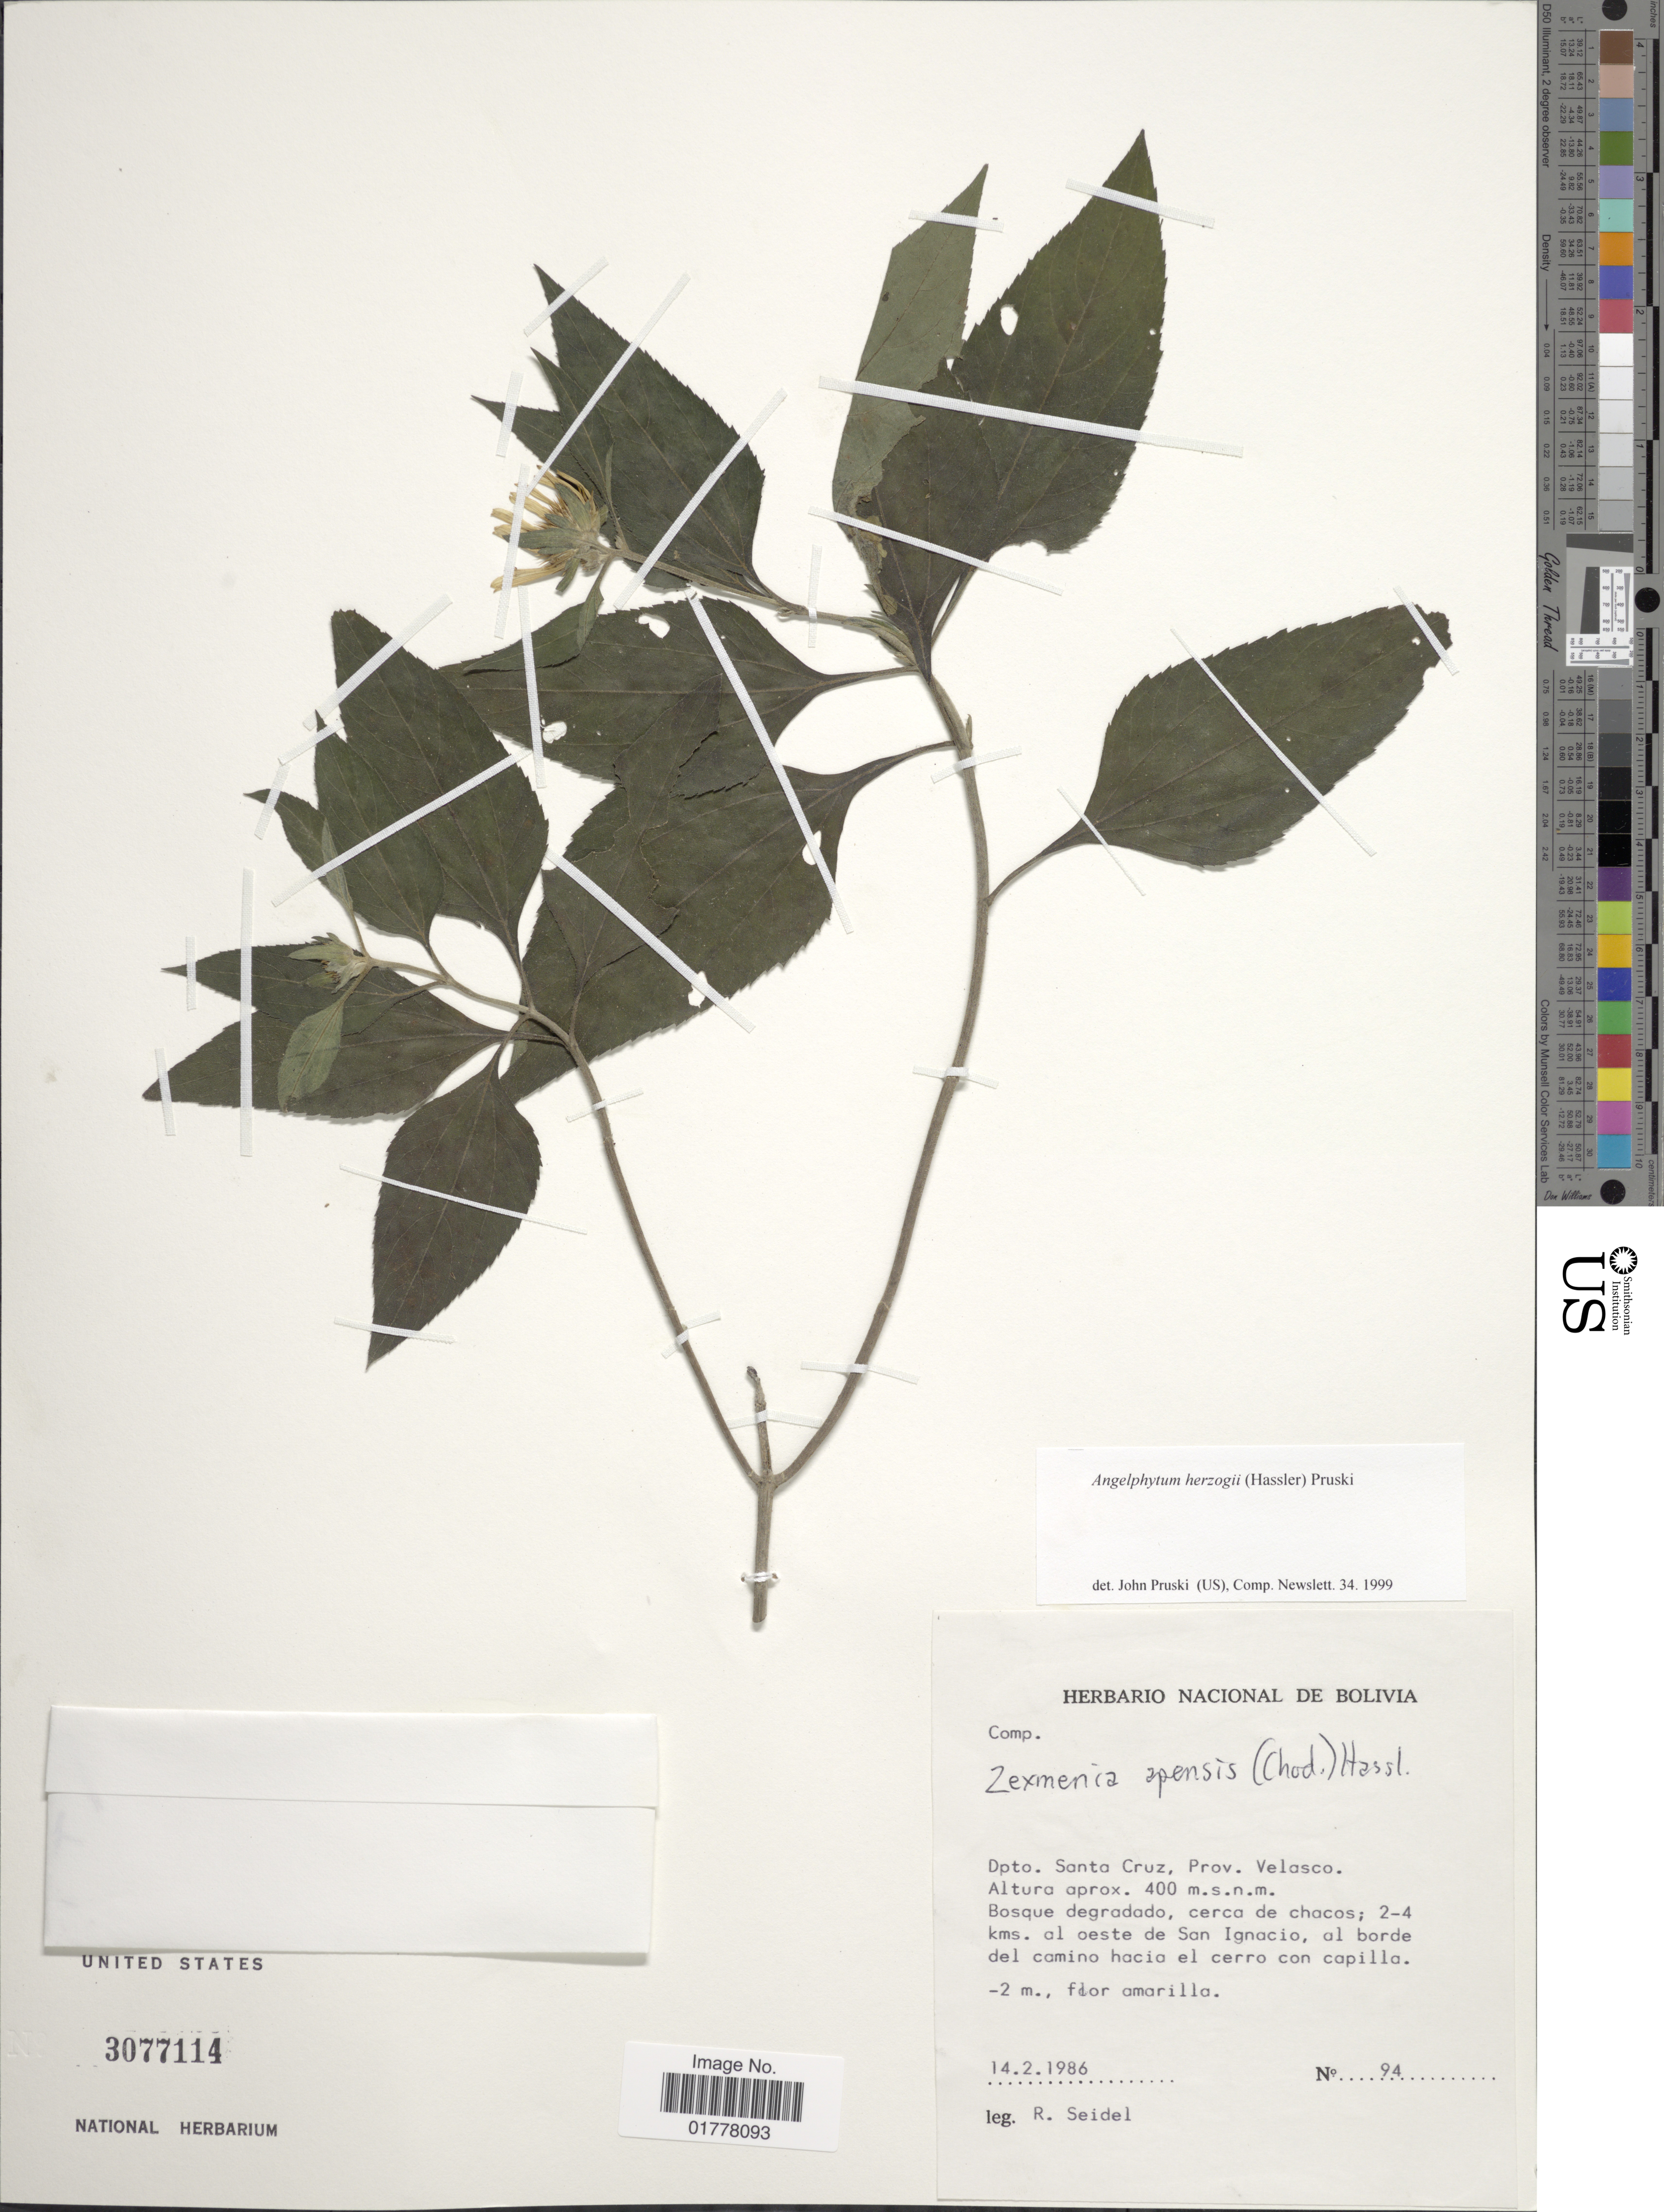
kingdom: Plantae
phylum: Tracheophyta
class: Magnoliopsida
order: Asterales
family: Asteraceae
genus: Angelphytum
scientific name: Angelphytum hertzogii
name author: (Hassl.) Pruski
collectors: R. Seidel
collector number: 94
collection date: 1986-02-14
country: Bolivia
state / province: Santa Cruz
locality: Dpto. Santa Cruz, Prov. Velasco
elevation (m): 400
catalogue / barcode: US 3077114